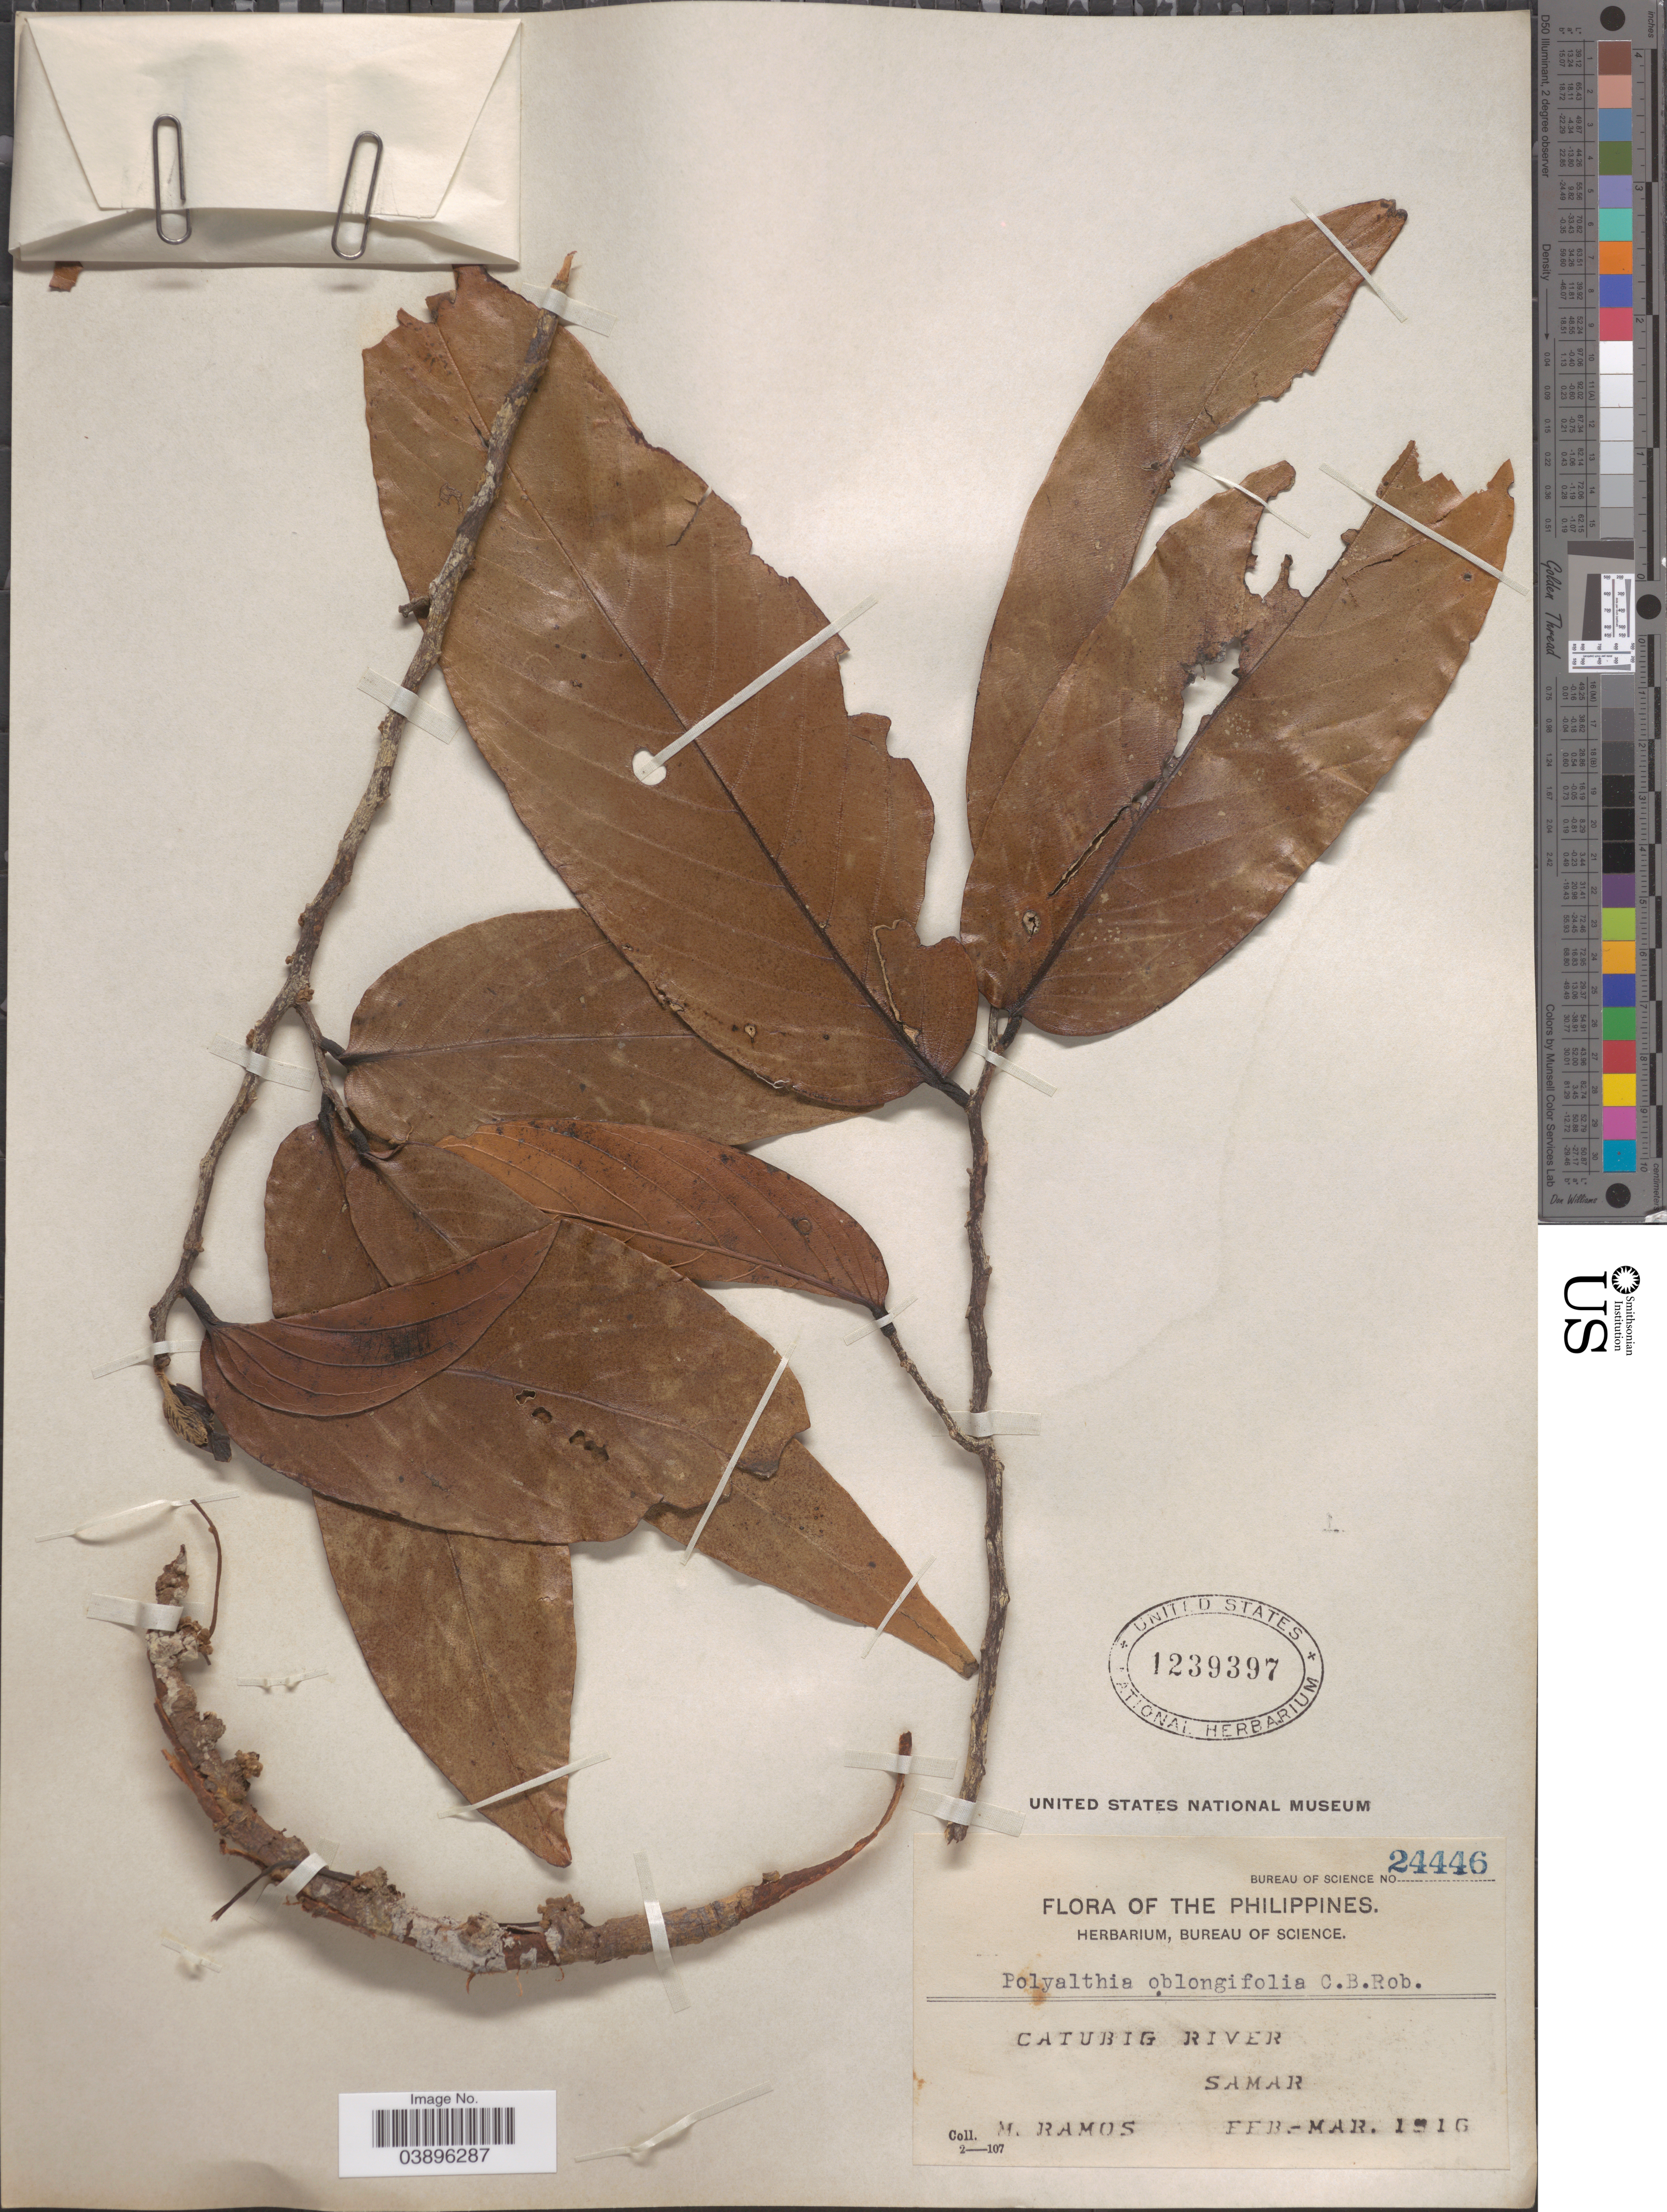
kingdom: Plantae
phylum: Tracheophyta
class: Magnoliopsida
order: Magnoliales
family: Annonaceae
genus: Polyalthia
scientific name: Polyalthia oblongifolia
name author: Burck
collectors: M. Ramos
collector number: Bureau of Science 24446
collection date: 1916-02/1916-03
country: Philippines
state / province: Eastern Visayas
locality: Catubig River. Samar.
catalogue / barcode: US 1239397